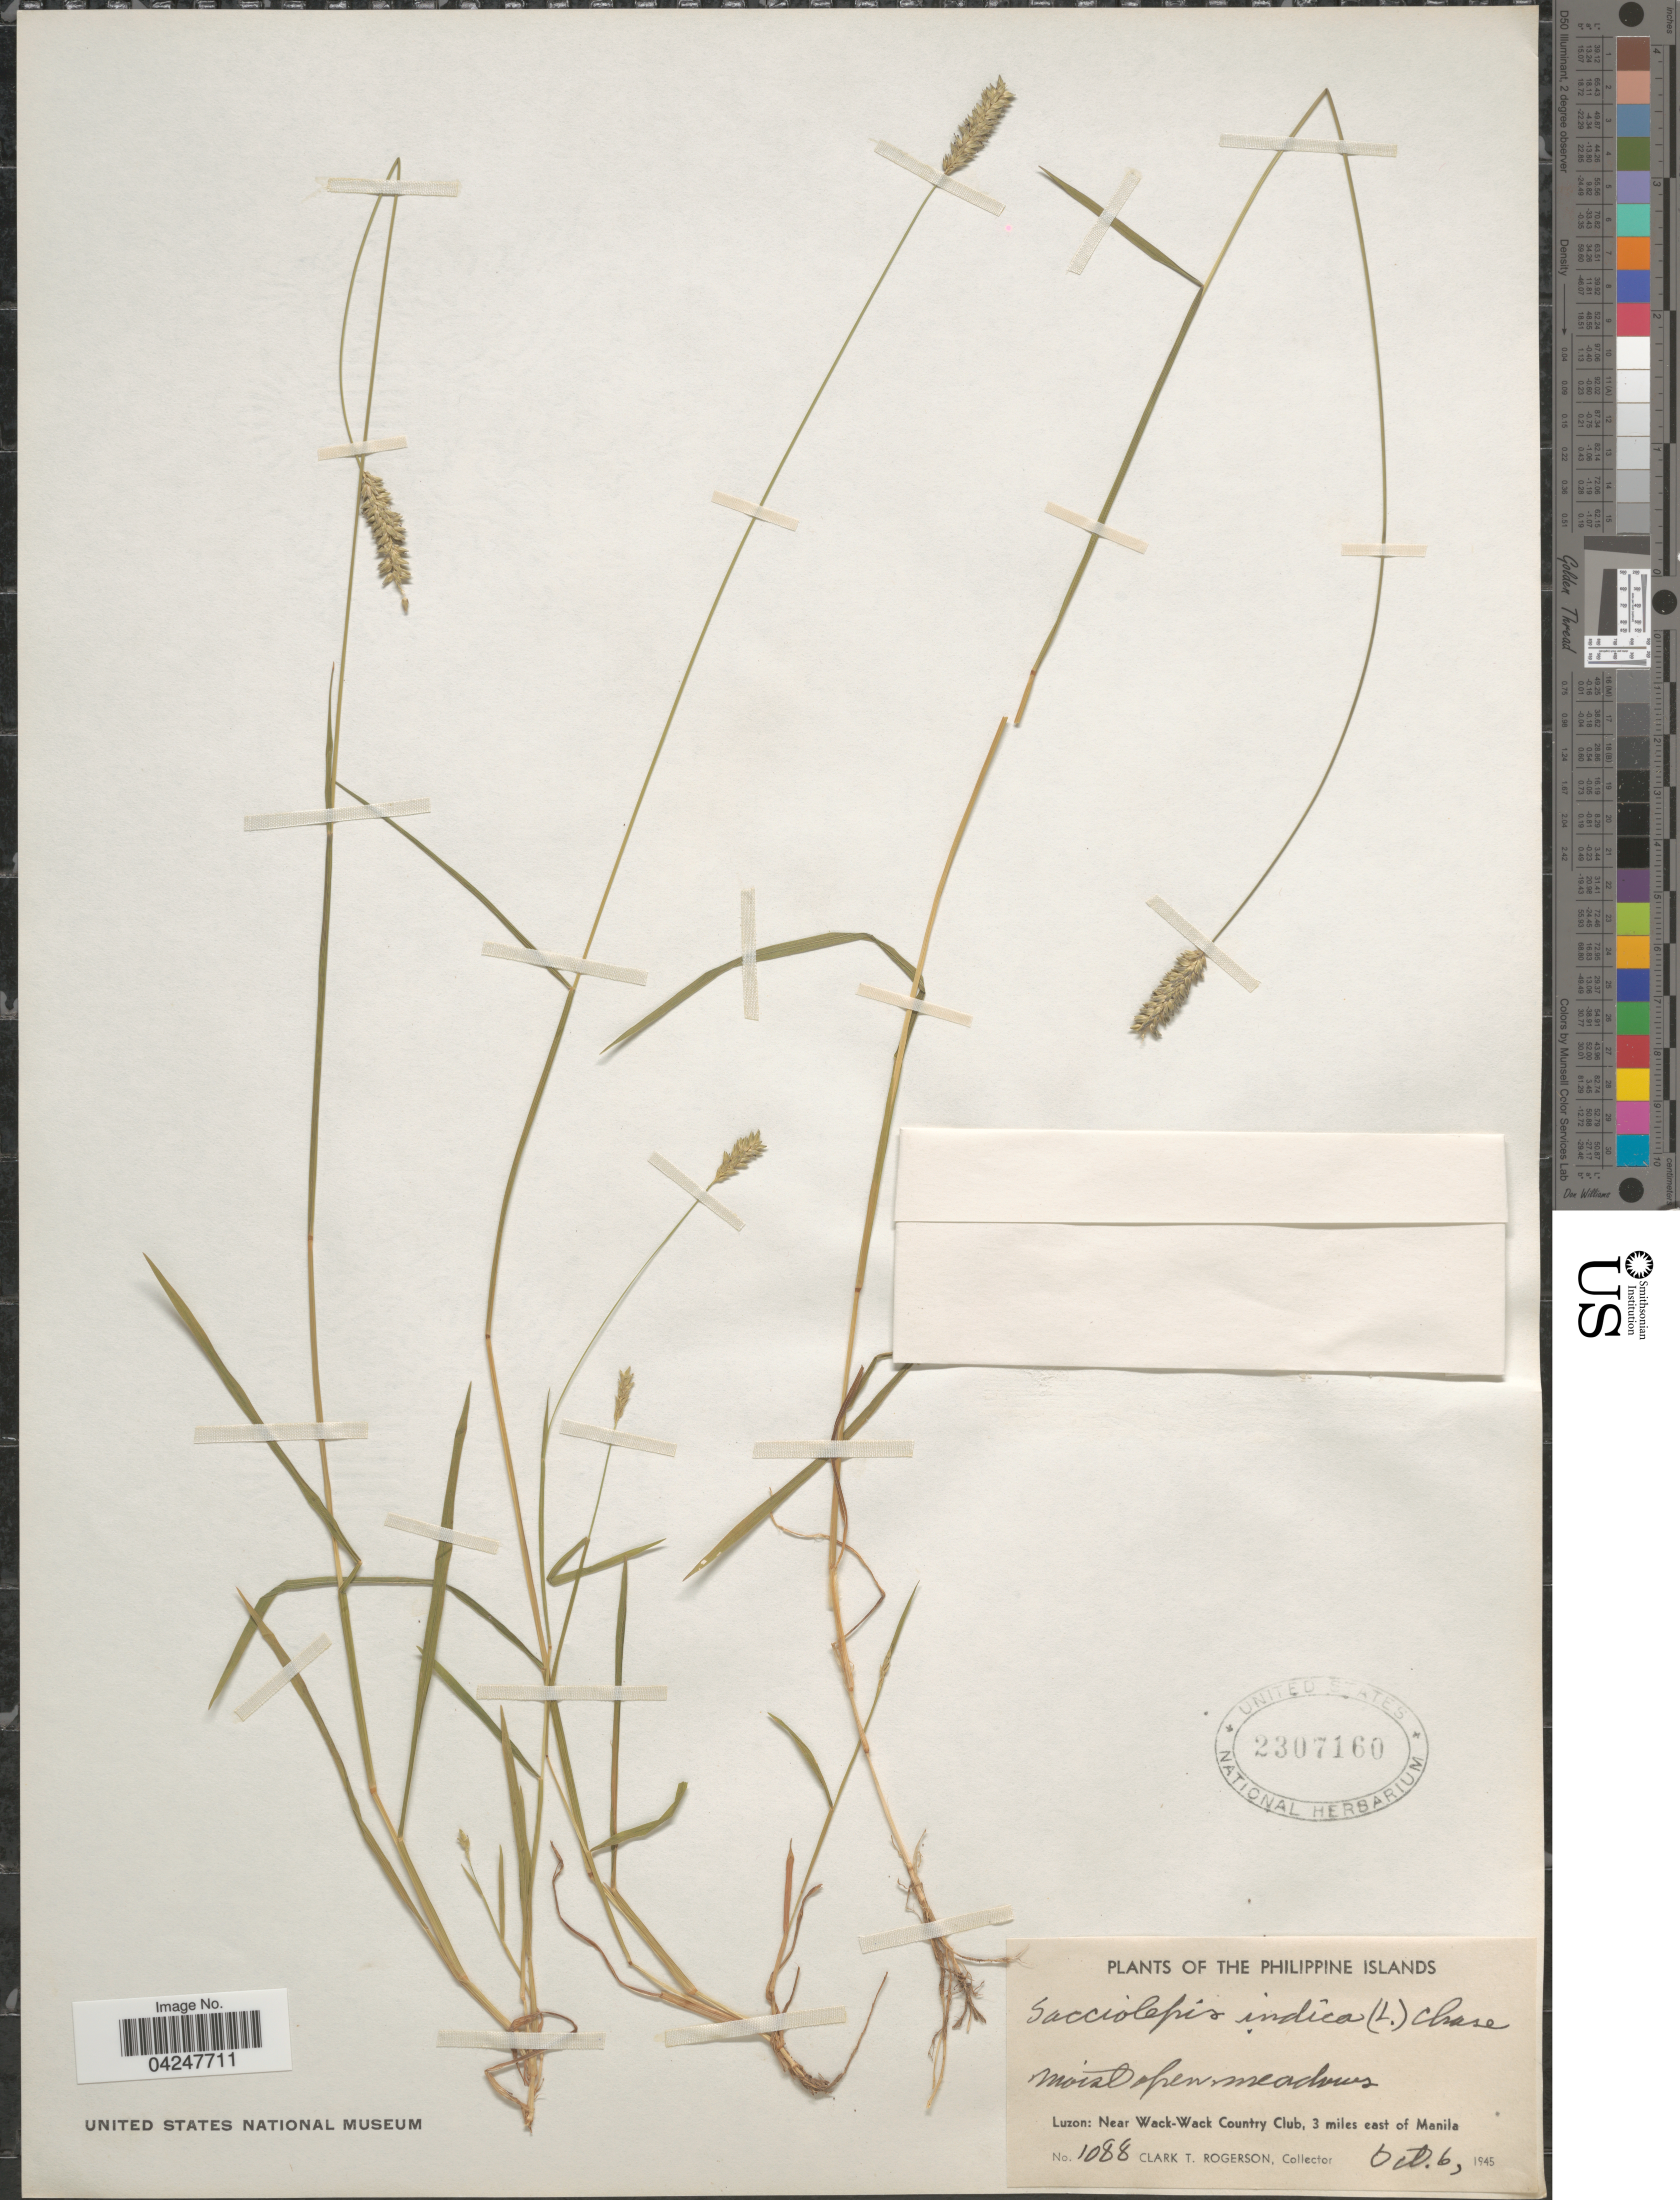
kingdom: Plantae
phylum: Tracheophyta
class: Liliopsida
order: Poales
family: Poaceae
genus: Sacciolepis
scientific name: Sacciolepis indica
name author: (L.) Chase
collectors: C. Rogerson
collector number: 1088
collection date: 1945-10-06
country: Philippines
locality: Philippine Islands. Moist open meadows. Luzon: Near Wack-Wack Country Club, 3 miles east of Manila.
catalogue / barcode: US 2307160